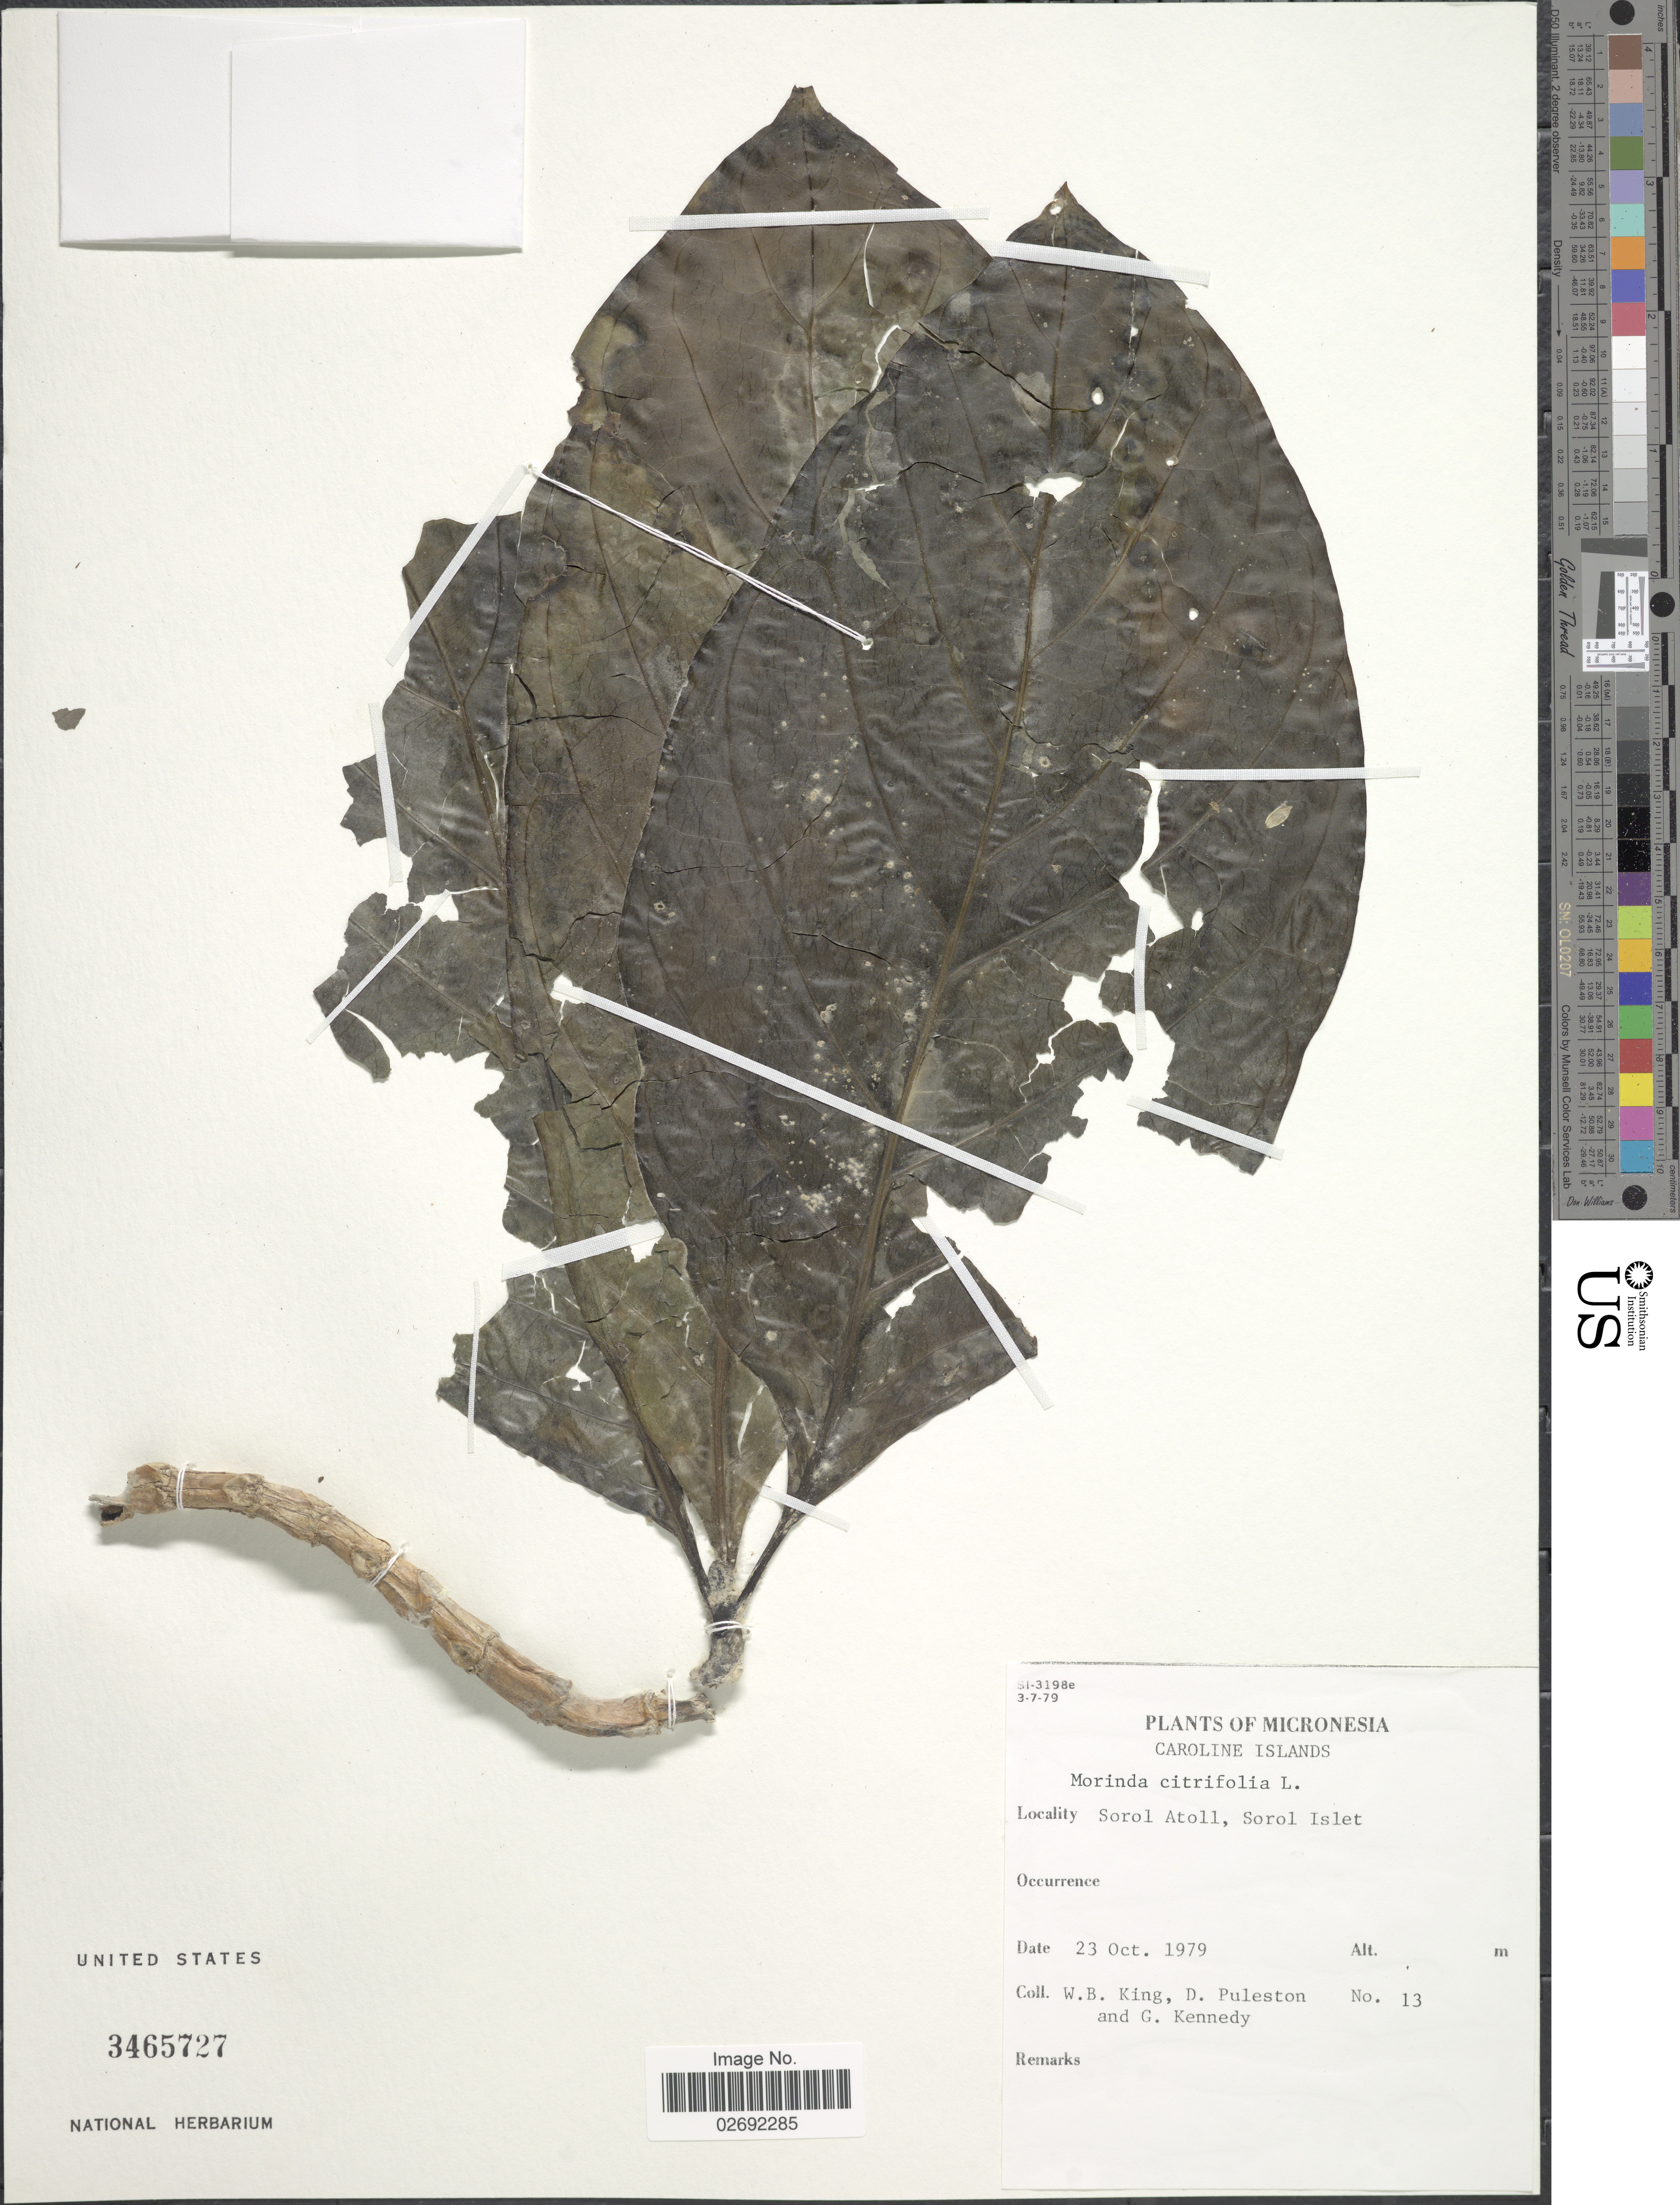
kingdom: Plantae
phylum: Tracheophyta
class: Magnoliopsida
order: Gentianales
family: Rubiaceae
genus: Morinda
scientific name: Morinda citrifolia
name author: L.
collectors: W. B. King, D. Puleston & G. Kennedy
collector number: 13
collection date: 1979-10-23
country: Micronesia, Federated States of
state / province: Yap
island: Sorol Atoll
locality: Caroline Islands. Sorol Atoll, Sorol Islet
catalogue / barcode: US 3465727